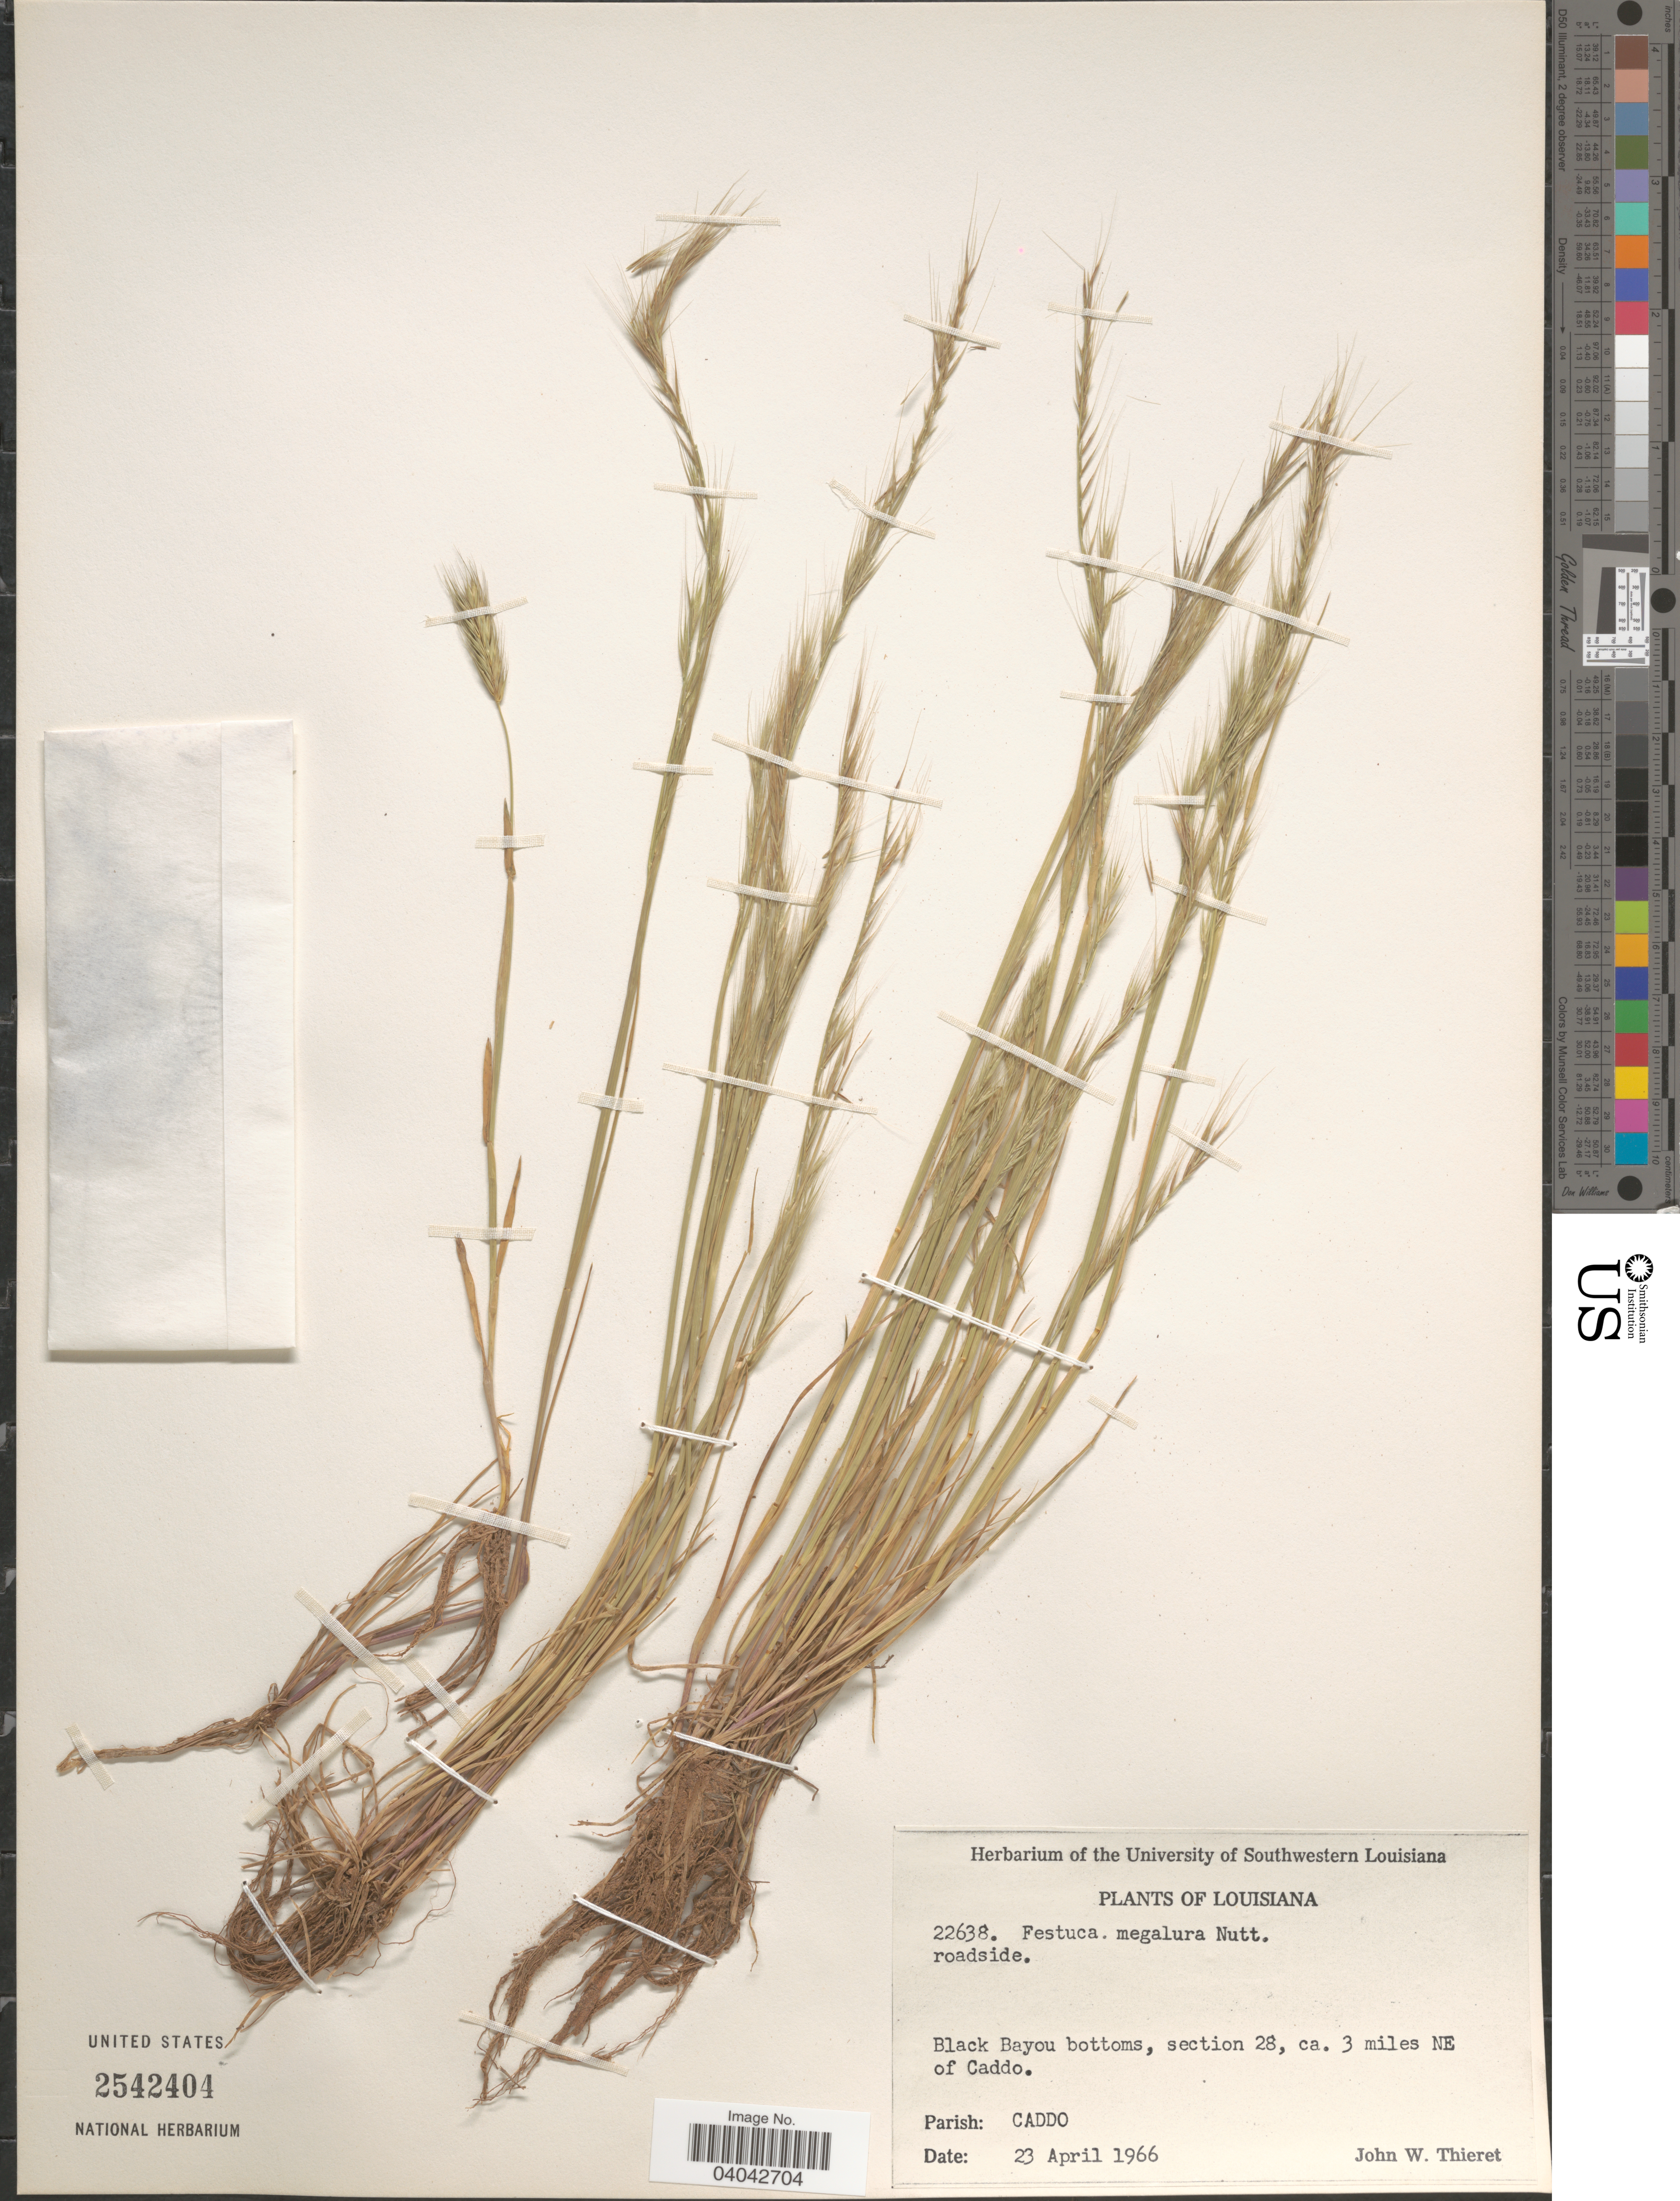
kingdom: Plantae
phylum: Tracheophyta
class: Liliopsida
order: Poales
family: Poaceae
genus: Festuca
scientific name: Festuca megalura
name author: Nutt.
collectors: J. W. Thieret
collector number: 22638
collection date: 1966-04-23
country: United States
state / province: Louisiana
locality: Black Bayou bottoms, section 28, ca. 3 miles NE of Caddo. Parish: Caddo.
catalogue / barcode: US 2542404